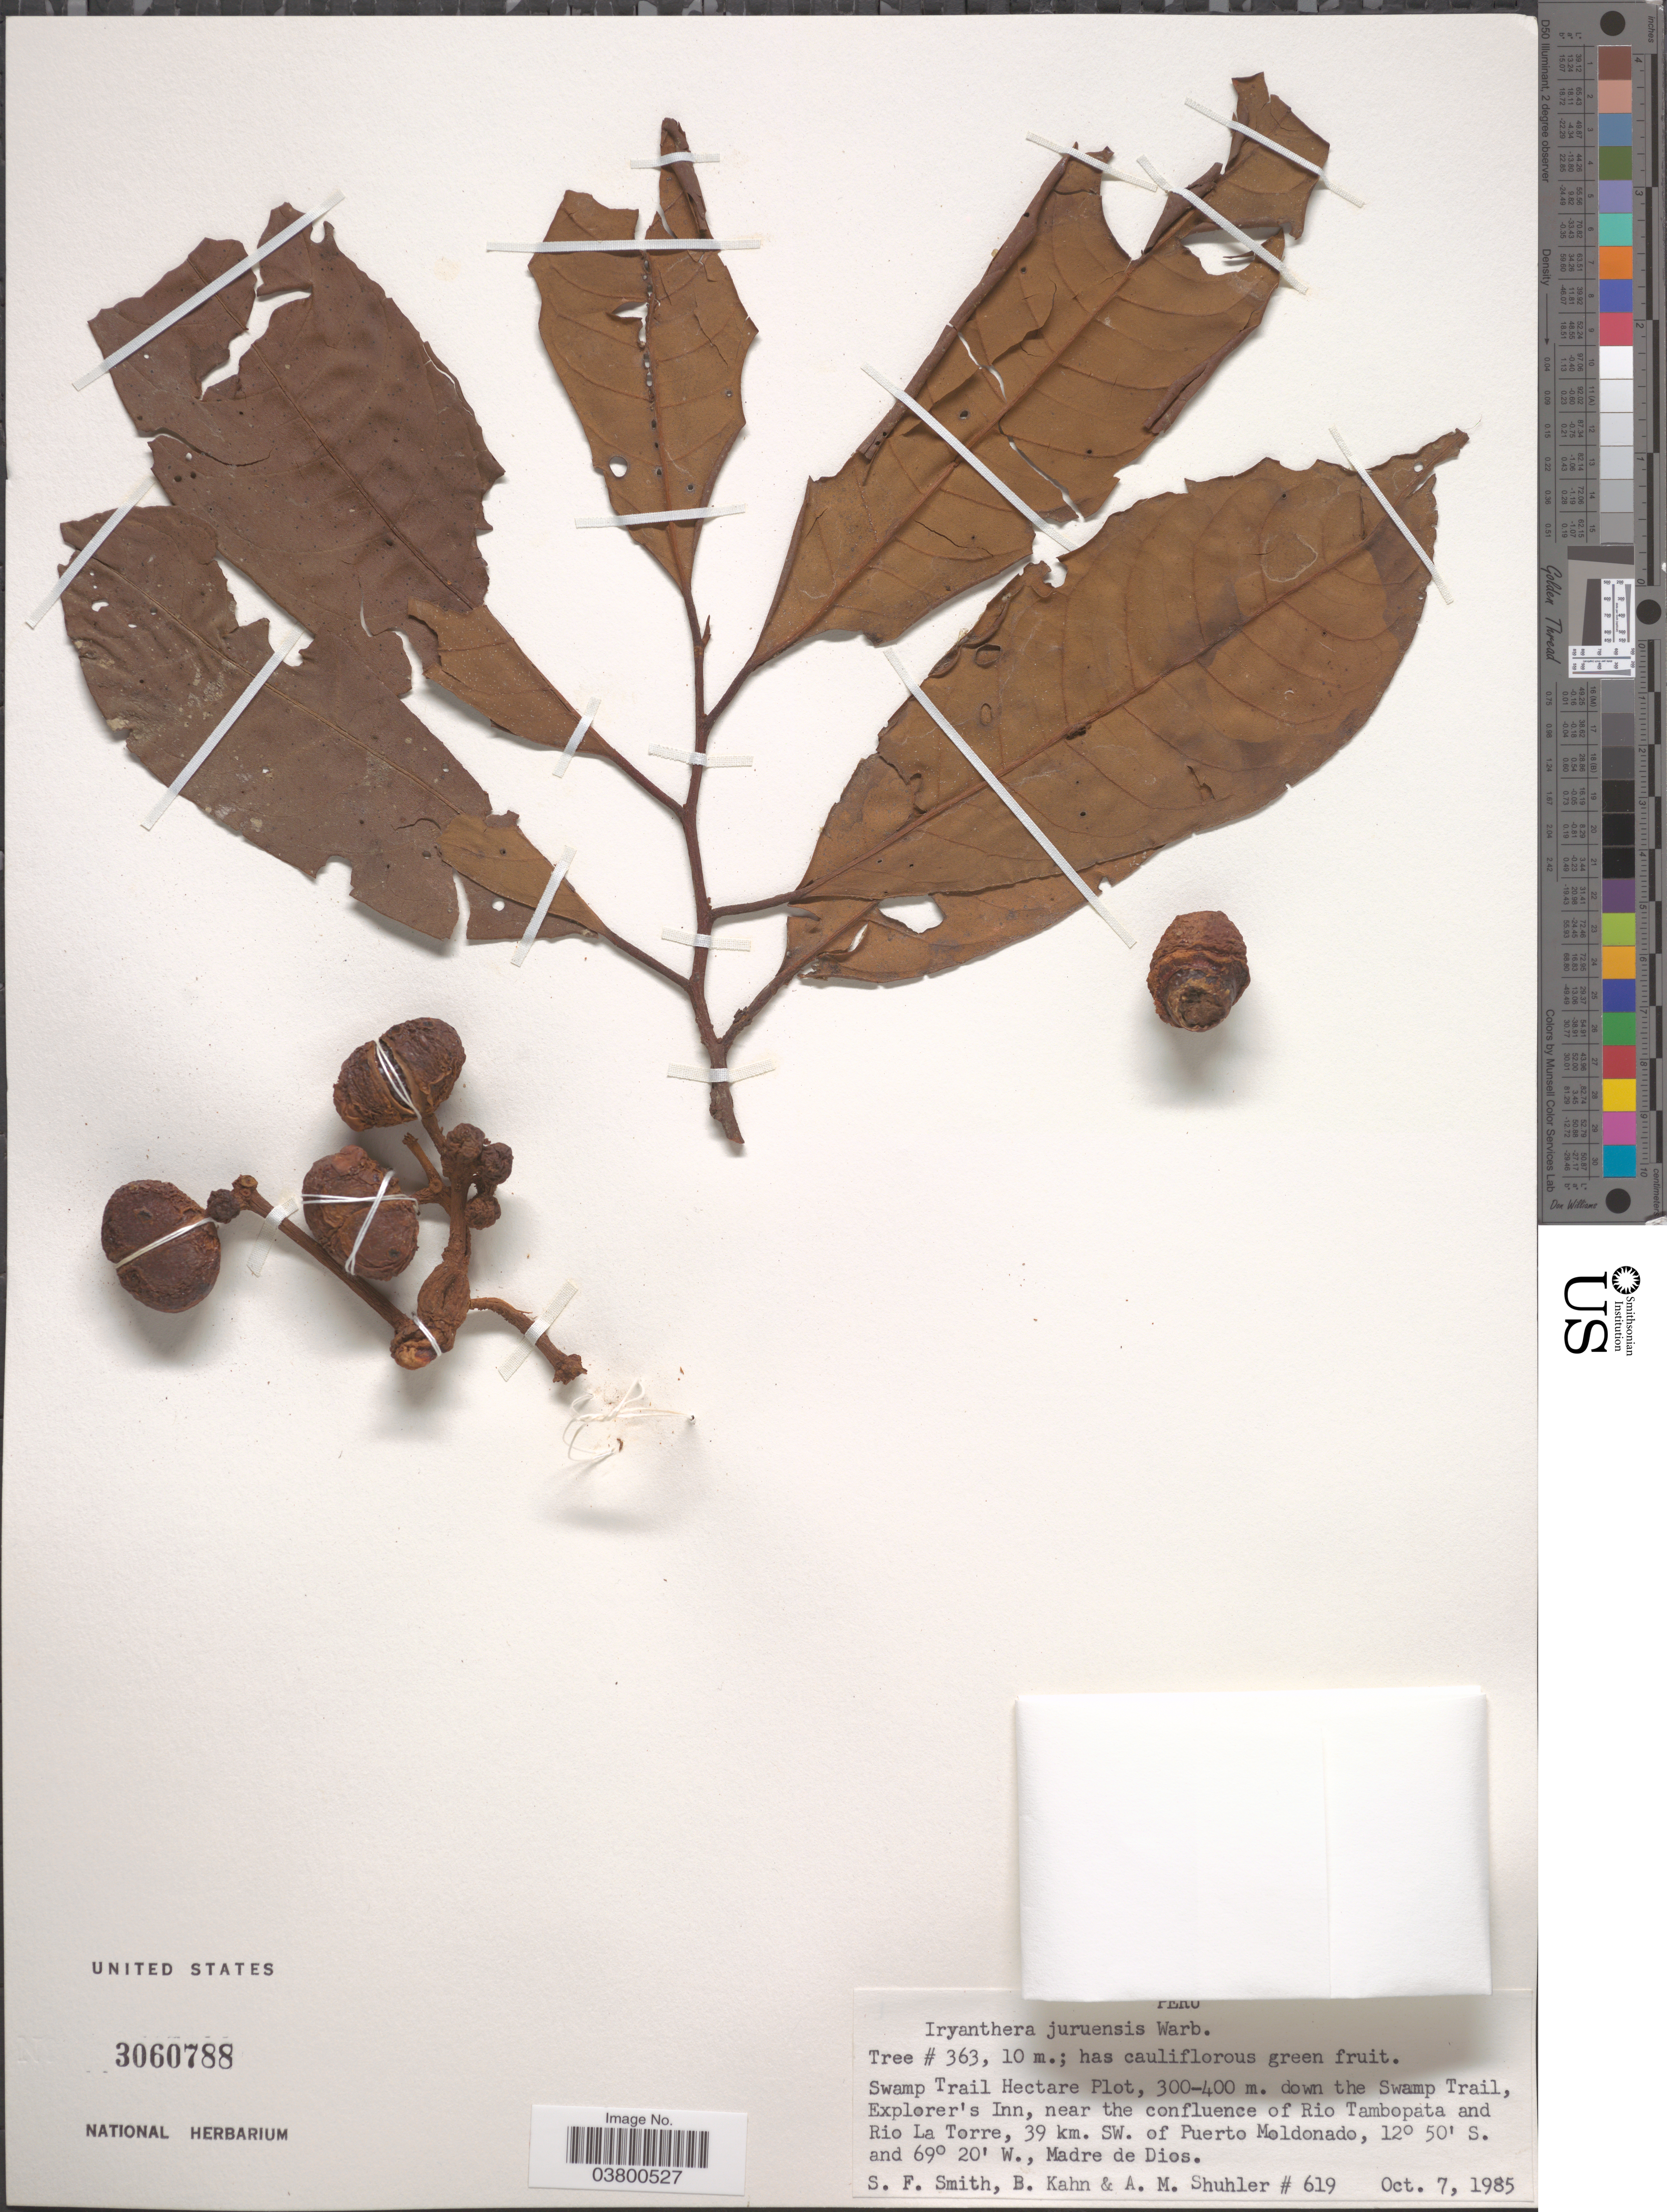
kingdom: Plantae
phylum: Tracheophyta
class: Magnoliopsida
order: Magnoliales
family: Myristicaceae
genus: Iryanthera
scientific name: Iryanthera juruensis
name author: Warb.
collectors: S.F. Smith, B. Kahn & A. Shuhler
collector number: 619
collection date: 1985-10-07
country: Peru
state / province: Madre de Dios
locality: Swamp Trail Hectare Plot, 300-400 m. down the Swamp Trail, Explorer's Inn, near the confluence of Rio Tambopata and Rio La Torre, 39 km. SW. of Puerto Moldonado.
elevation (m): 300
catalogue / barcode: US 3060788